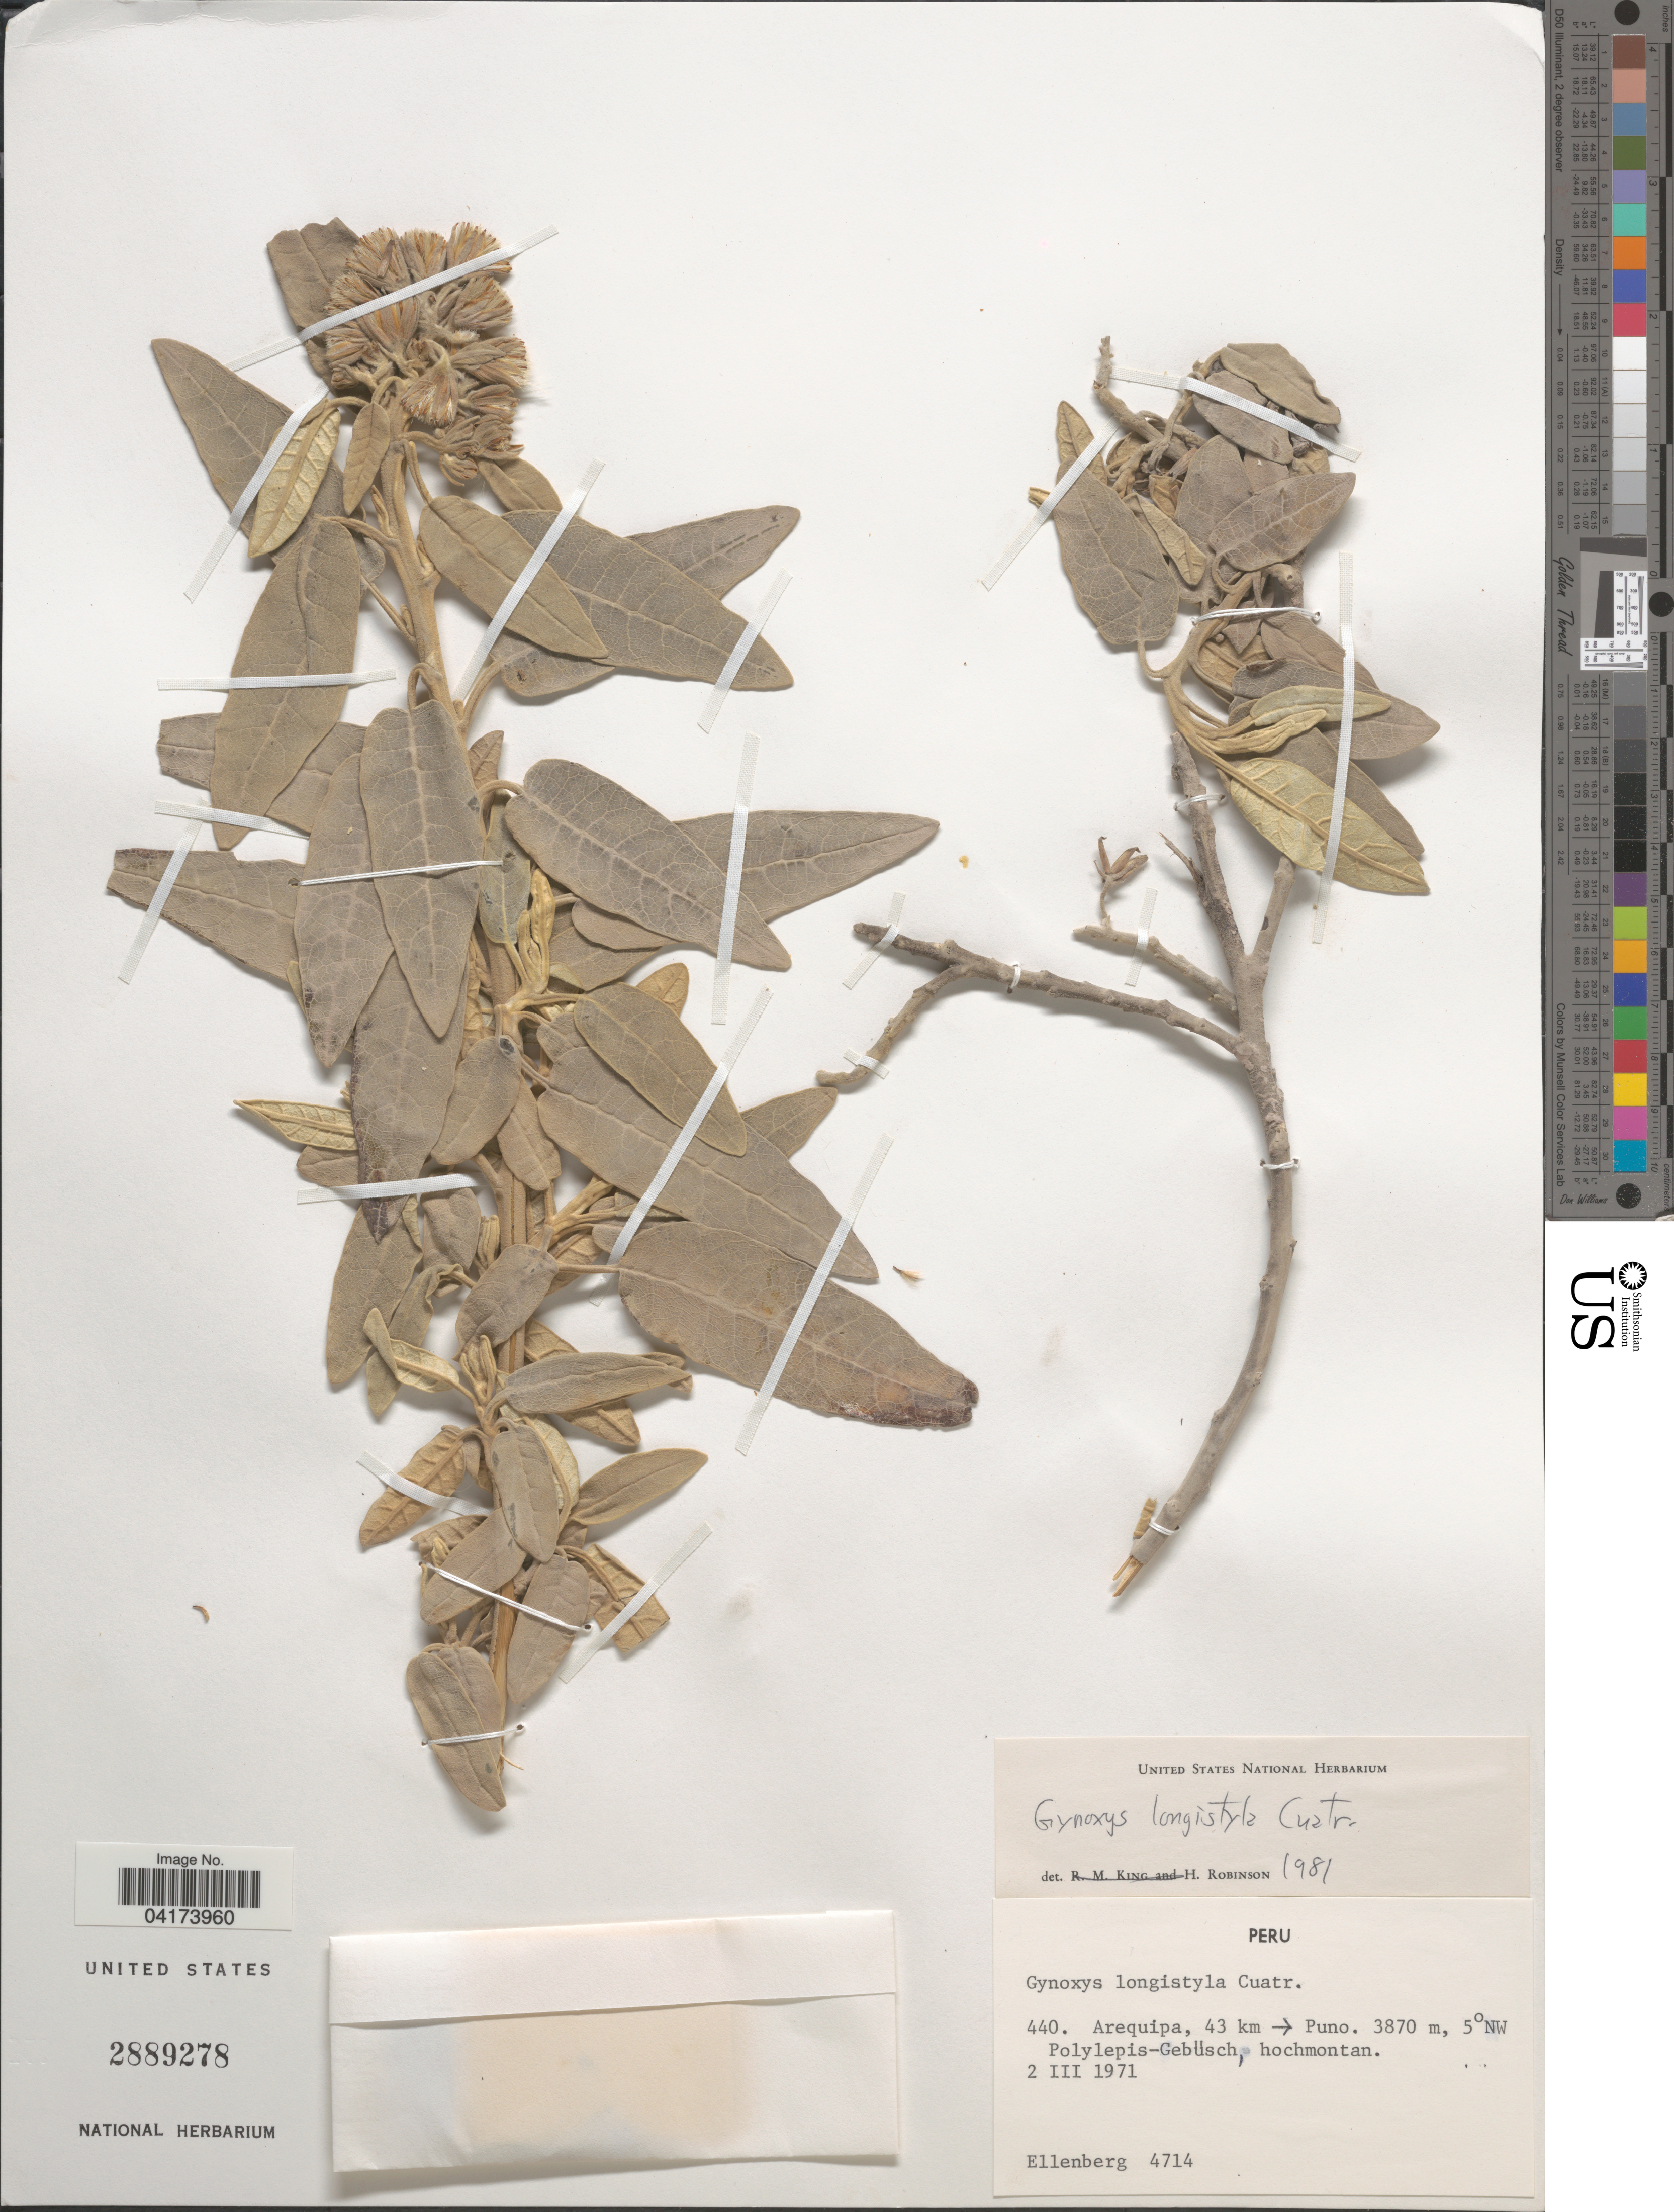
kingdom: Plantae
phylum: Tracheophyta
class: Magnoliopsida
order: Asterales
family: Asteraceae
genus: Nordenstamia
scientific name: Nordenstamia longistyla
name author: (Greenm. & Cuatrec.) B. Nord.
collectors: Ellenberg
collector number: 4714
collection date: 1971-03-02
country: Peru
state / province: Arequipa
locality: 43 km -> Puno. 5°NW.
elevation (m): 3870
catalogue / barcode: US 2889278